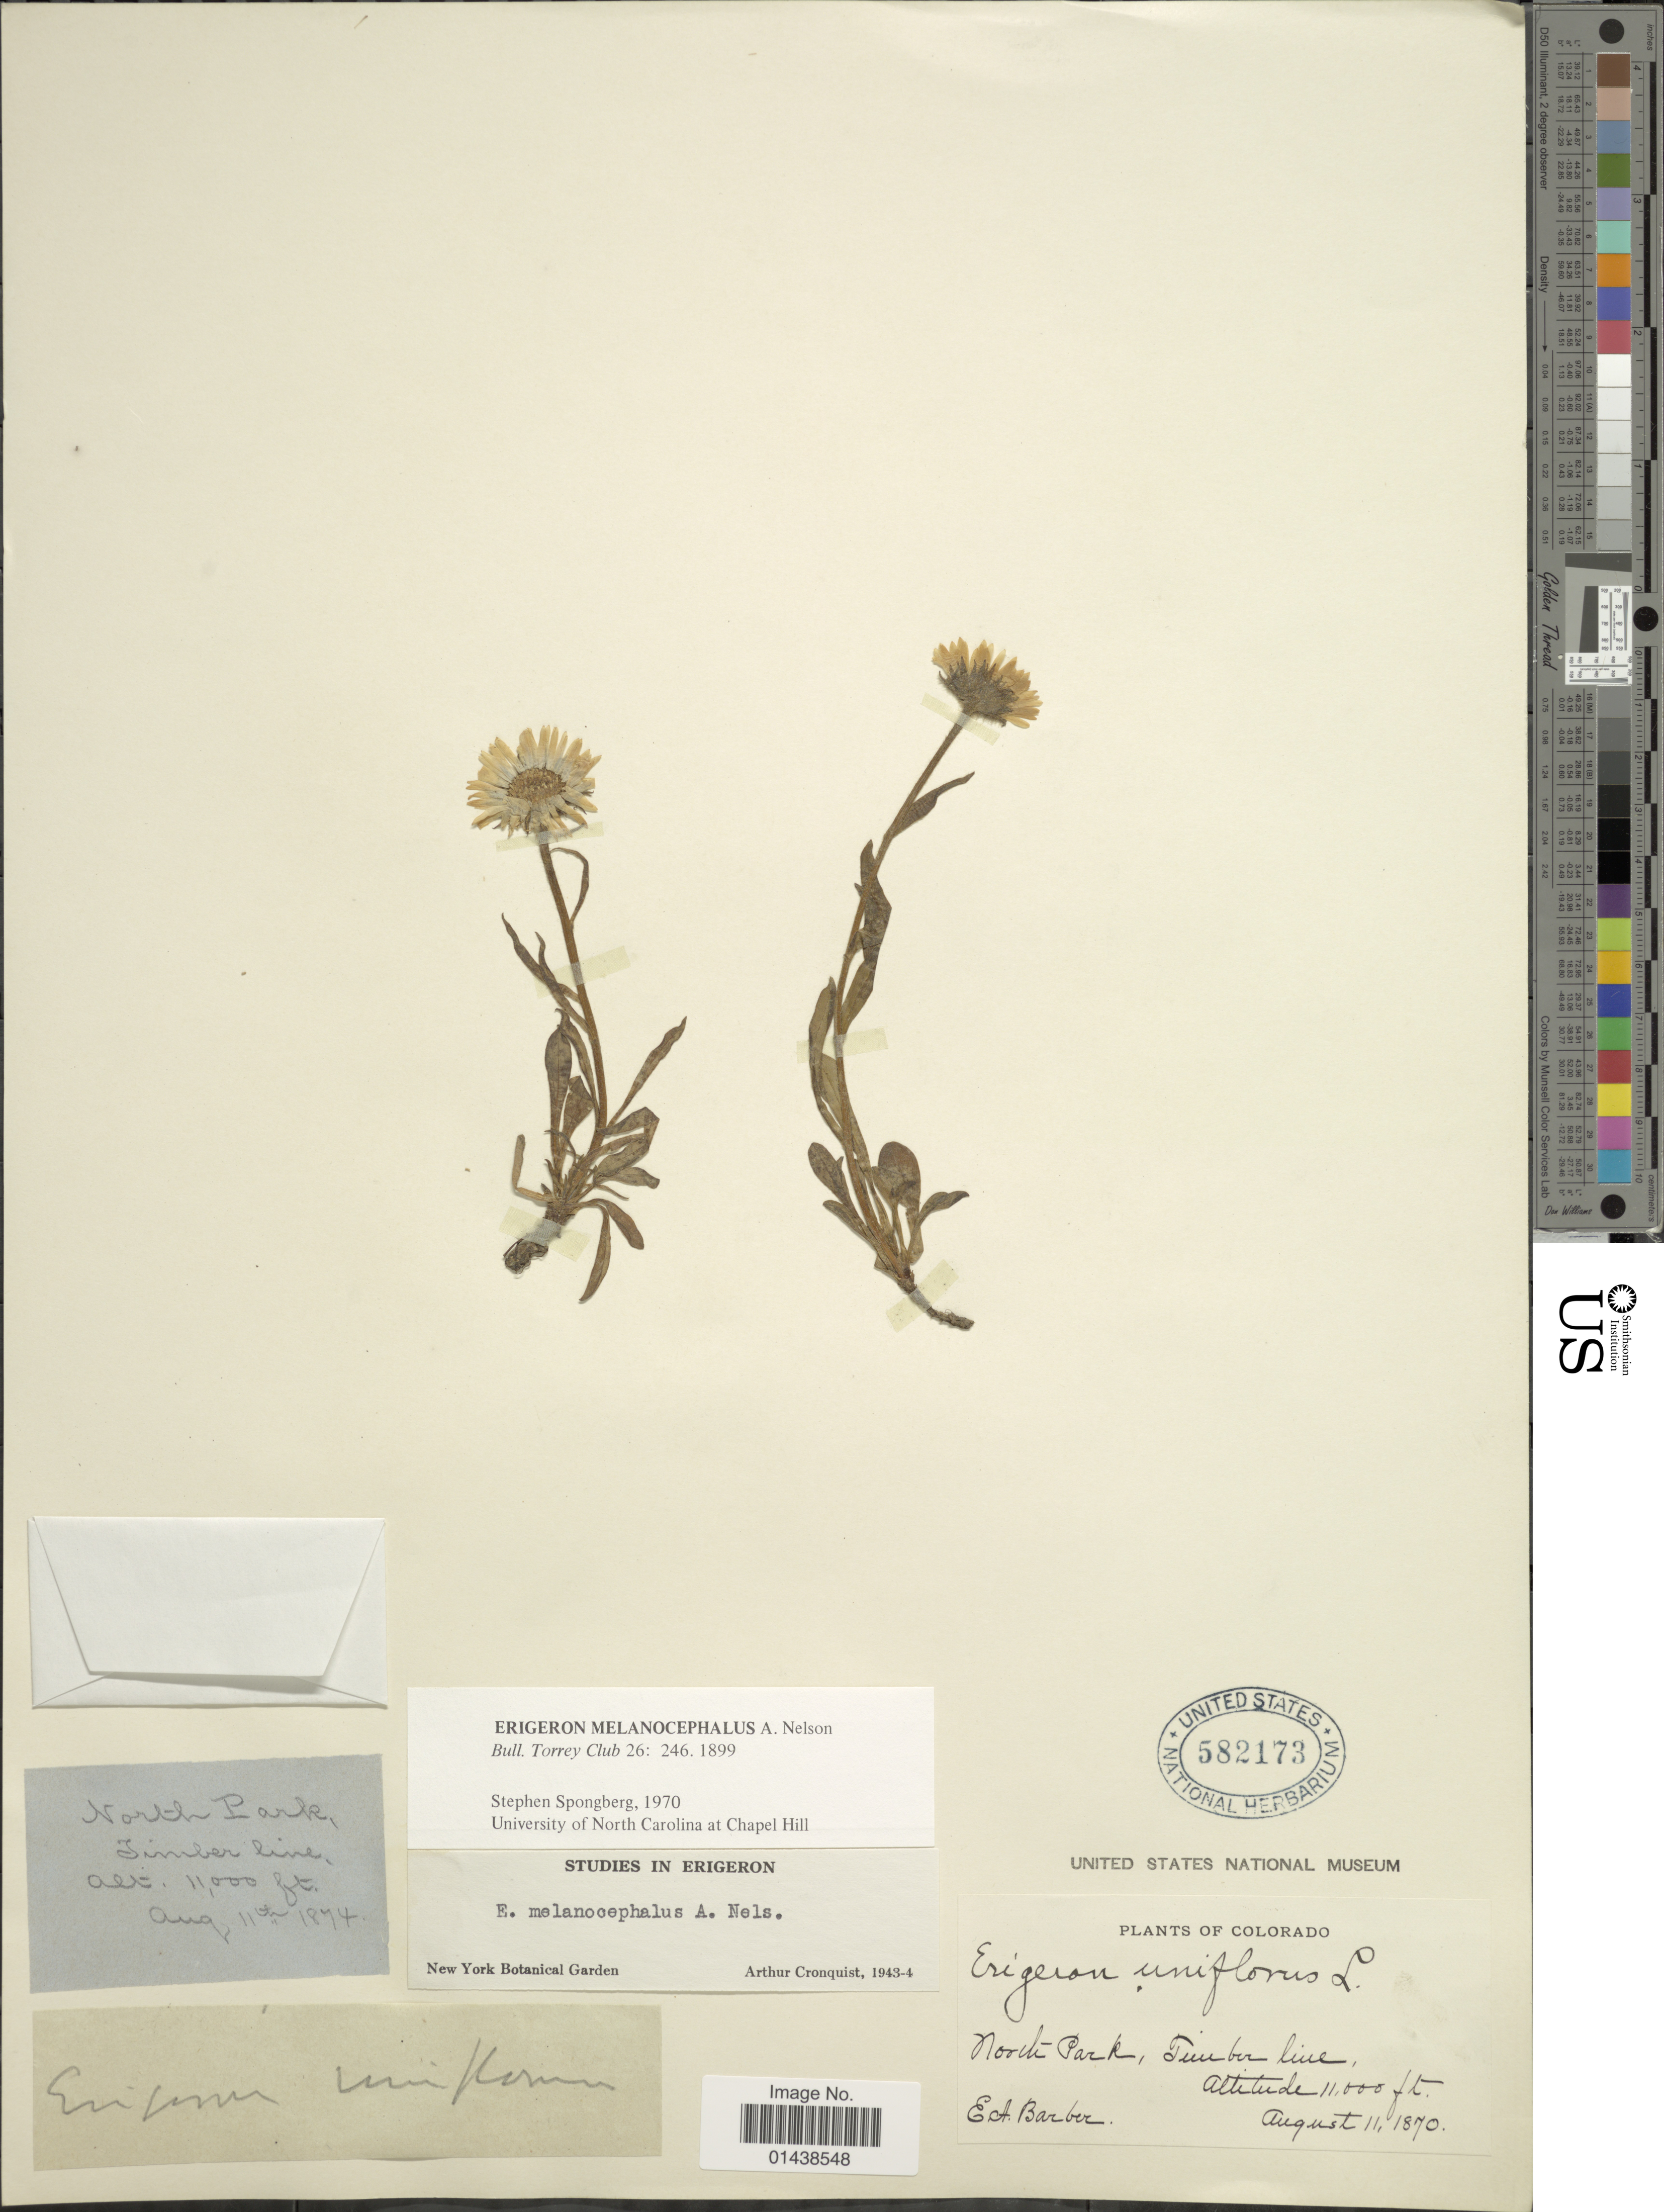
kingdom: Plantae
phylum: Tracheophyta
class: Magnoliopsida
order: Asterales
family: Asteraceae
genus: Erigeron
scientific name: Erigeron melanocephalus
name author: (A. Nelson) A. Nelson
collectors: E. Barber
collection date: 1870-08-11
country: United States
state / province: Colorado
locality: North Park, Timber line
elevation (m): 3353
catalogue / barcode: US 582173